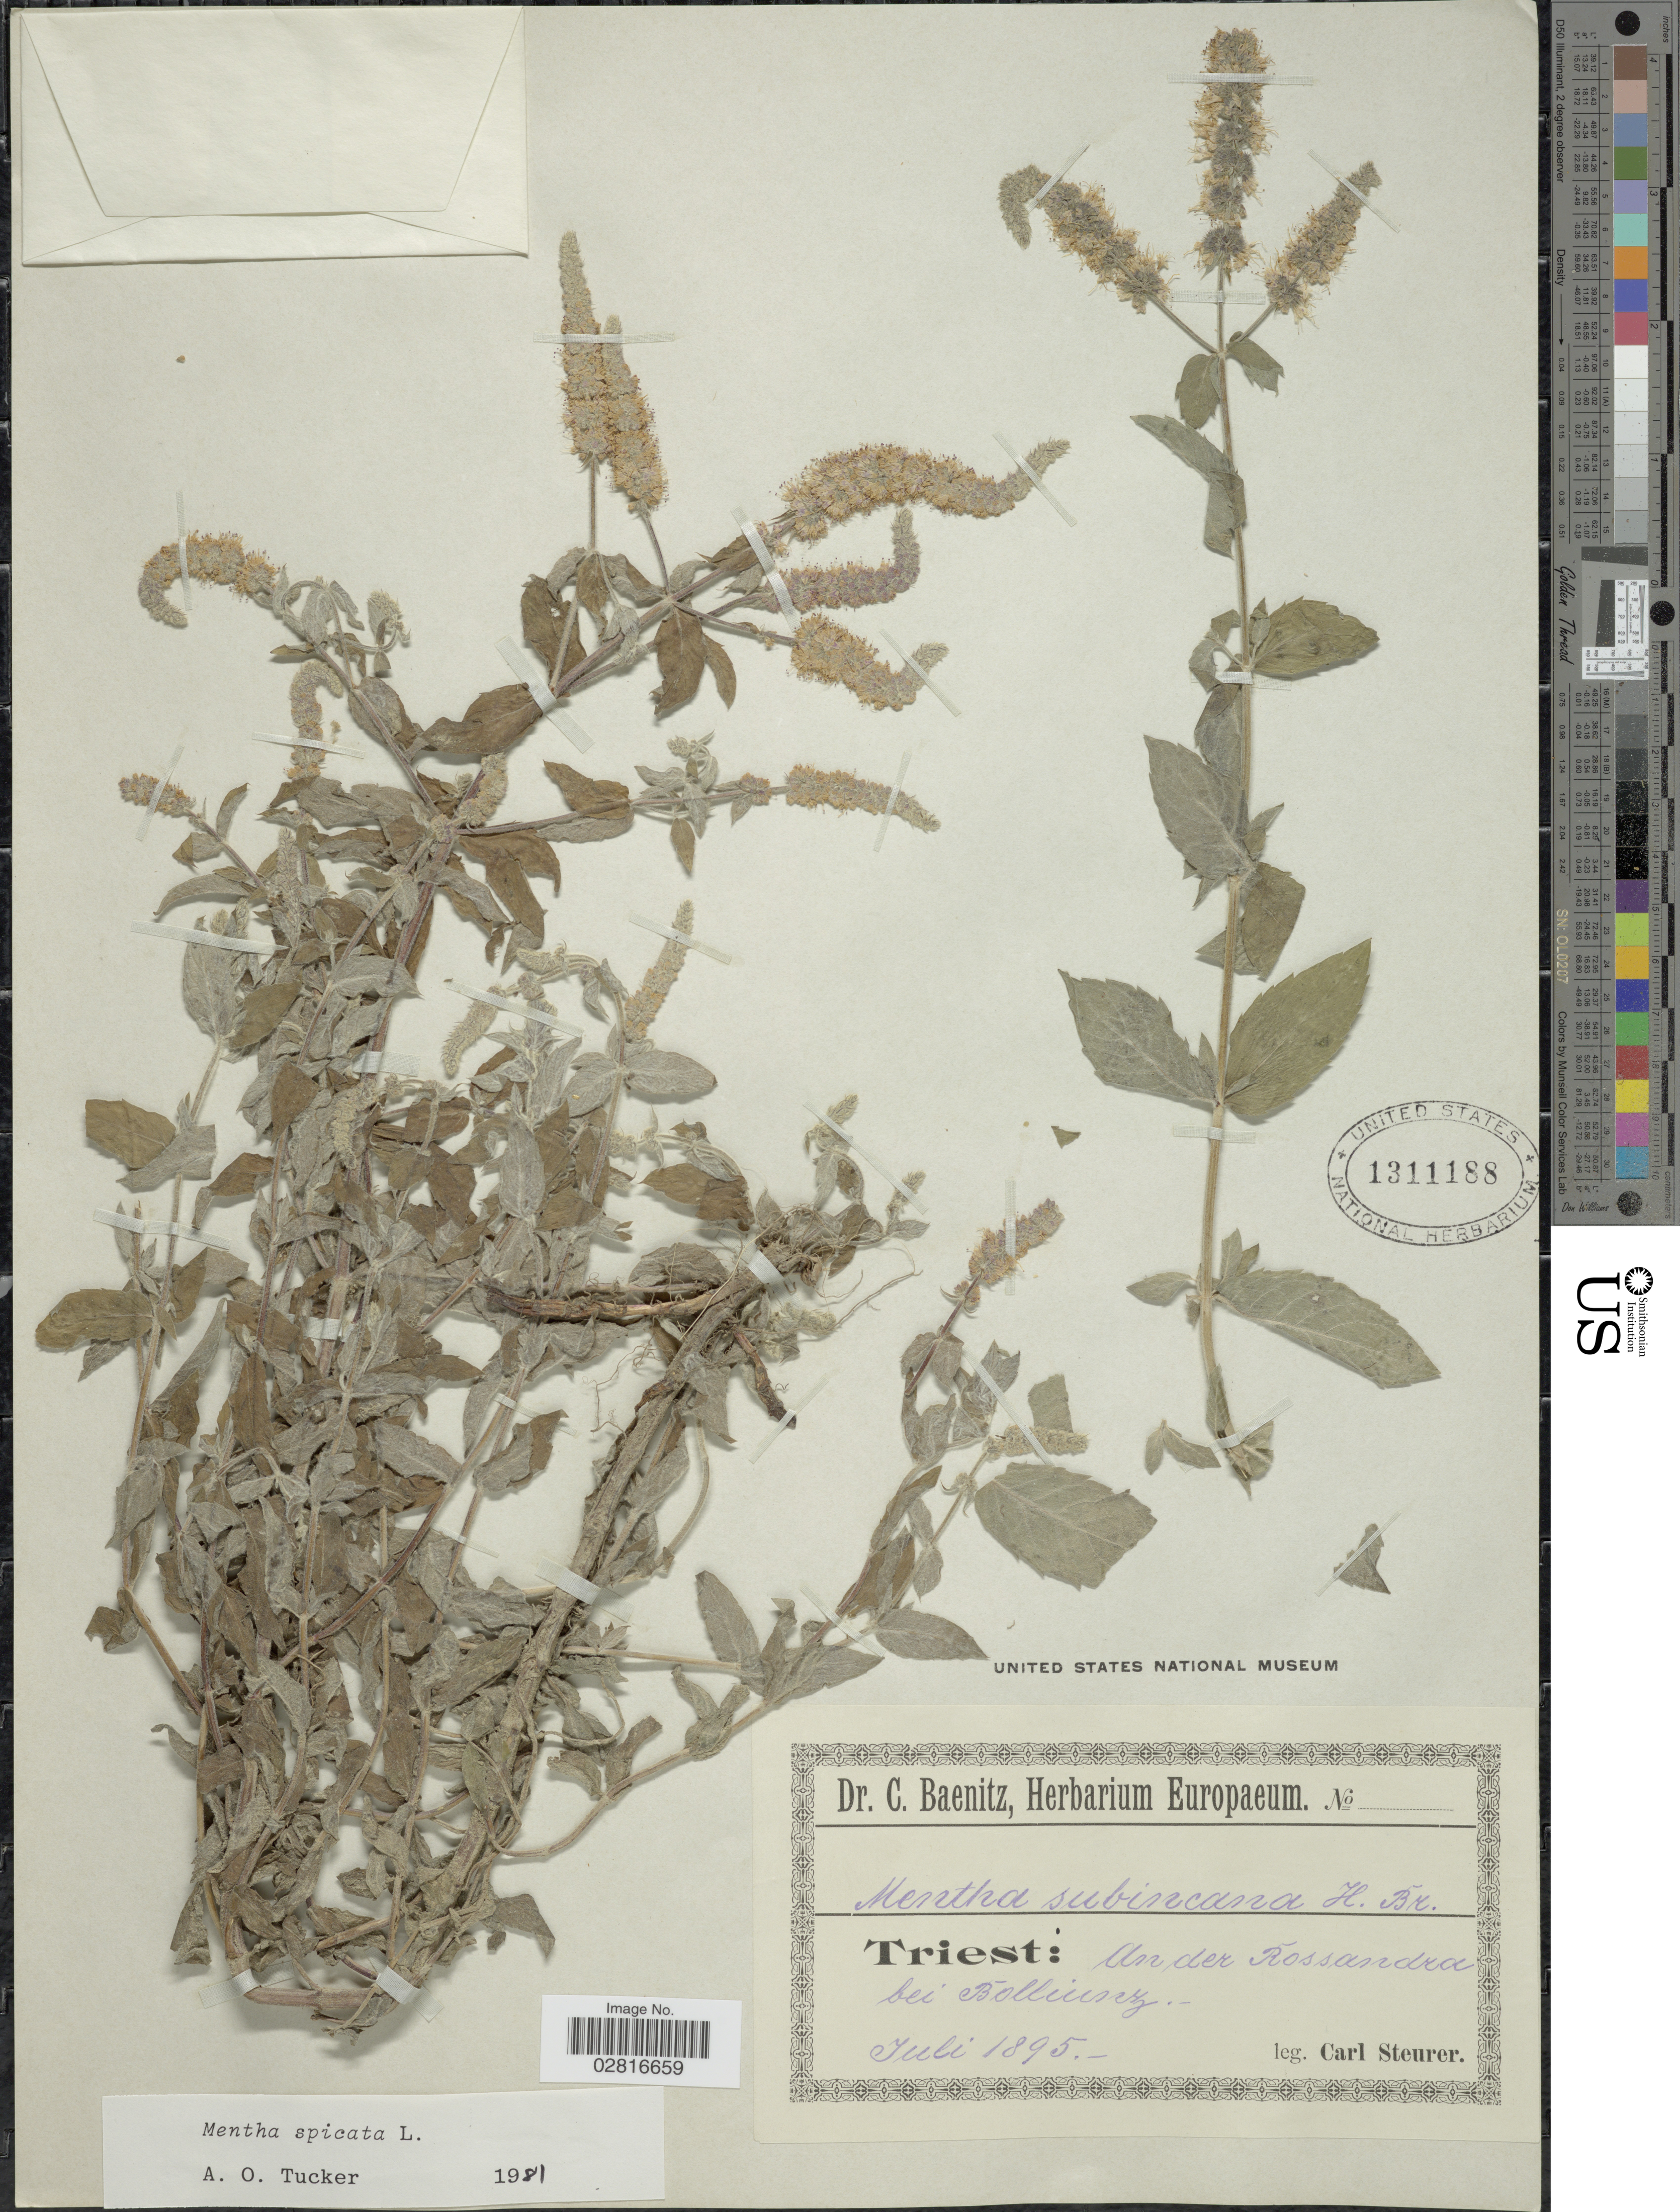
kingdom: Plantae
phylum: Tracheophyta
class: Magnoliopsida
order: Lamiales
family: Lamiaceae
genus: Mentha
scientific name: Mentha spicata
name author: L.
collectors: C. Steurer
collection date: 1895-07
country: Italy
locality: Triest: An der Rossandra bei Bolliunz [interpreted]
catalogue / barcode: US 1311188